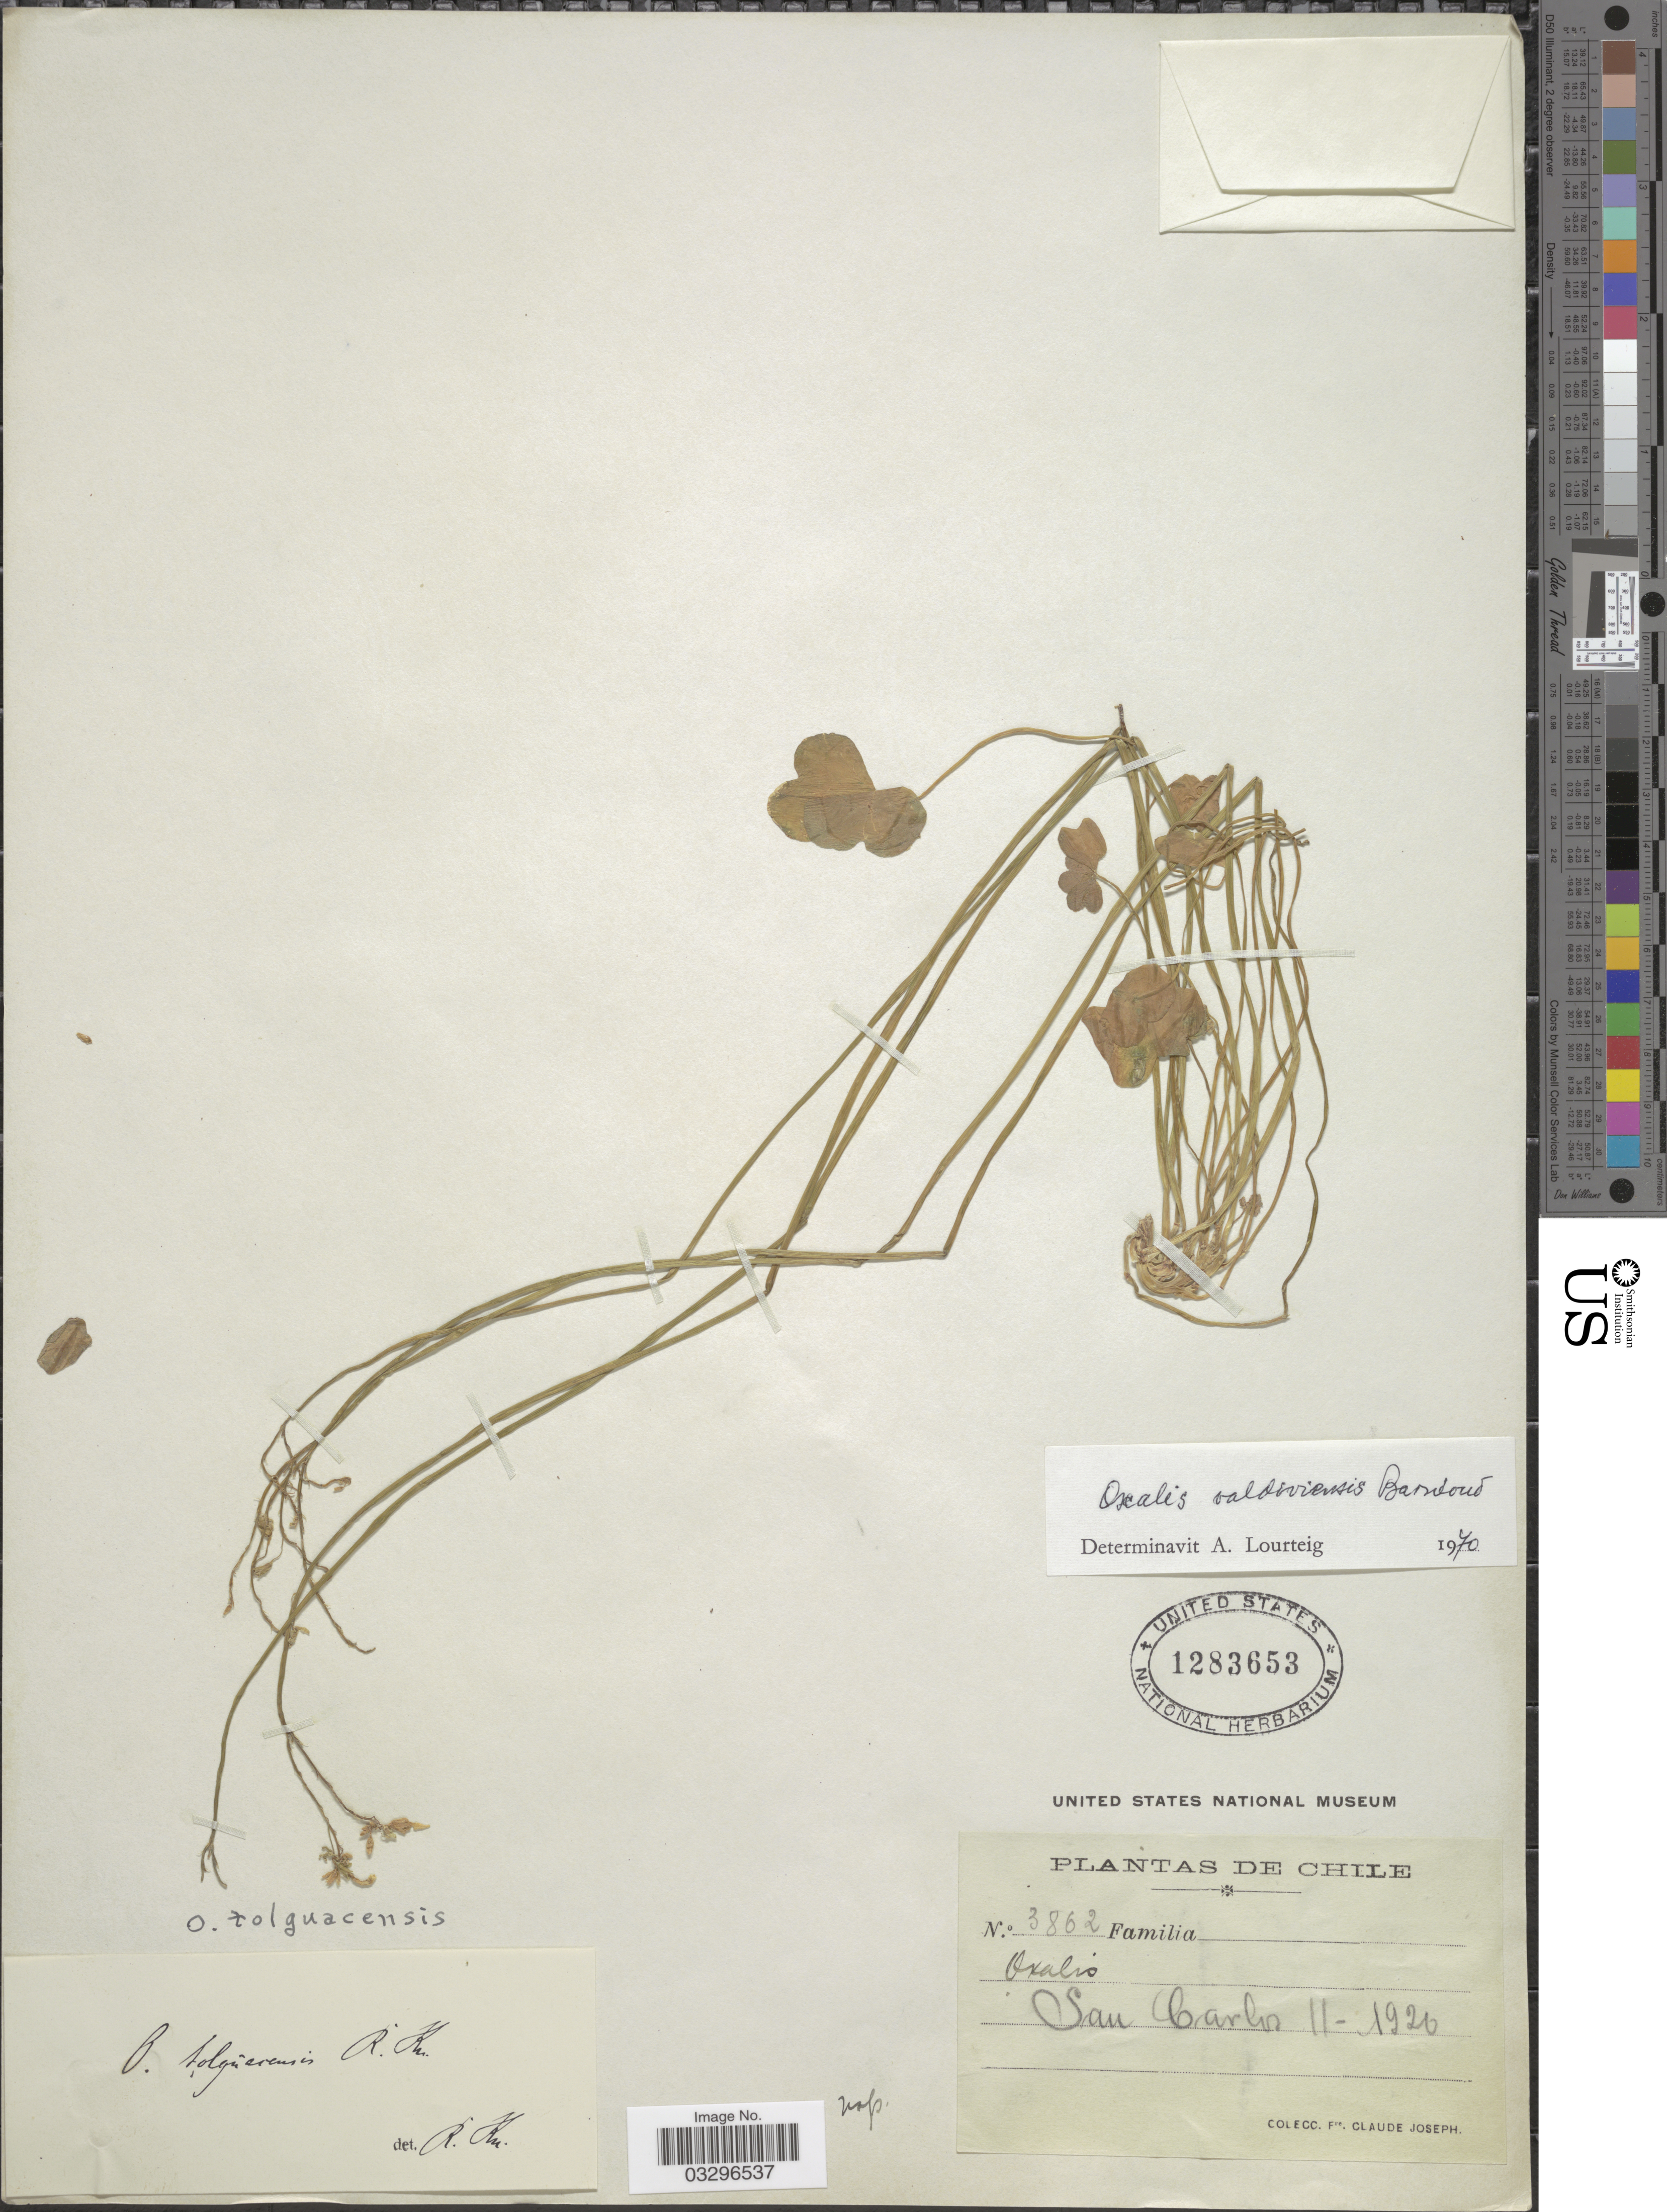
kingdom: Plantae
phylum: Tracheophyta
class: Magnoliopsida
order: Oxalidales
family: Oxalidaceae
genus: Oxalis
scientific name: Oxalis valdiviensis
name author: Barnéoud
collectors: Bro. Claude-Joseph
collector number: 3862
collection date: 1920-11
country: Chile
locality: San Carlos.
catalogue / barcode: US 1283653